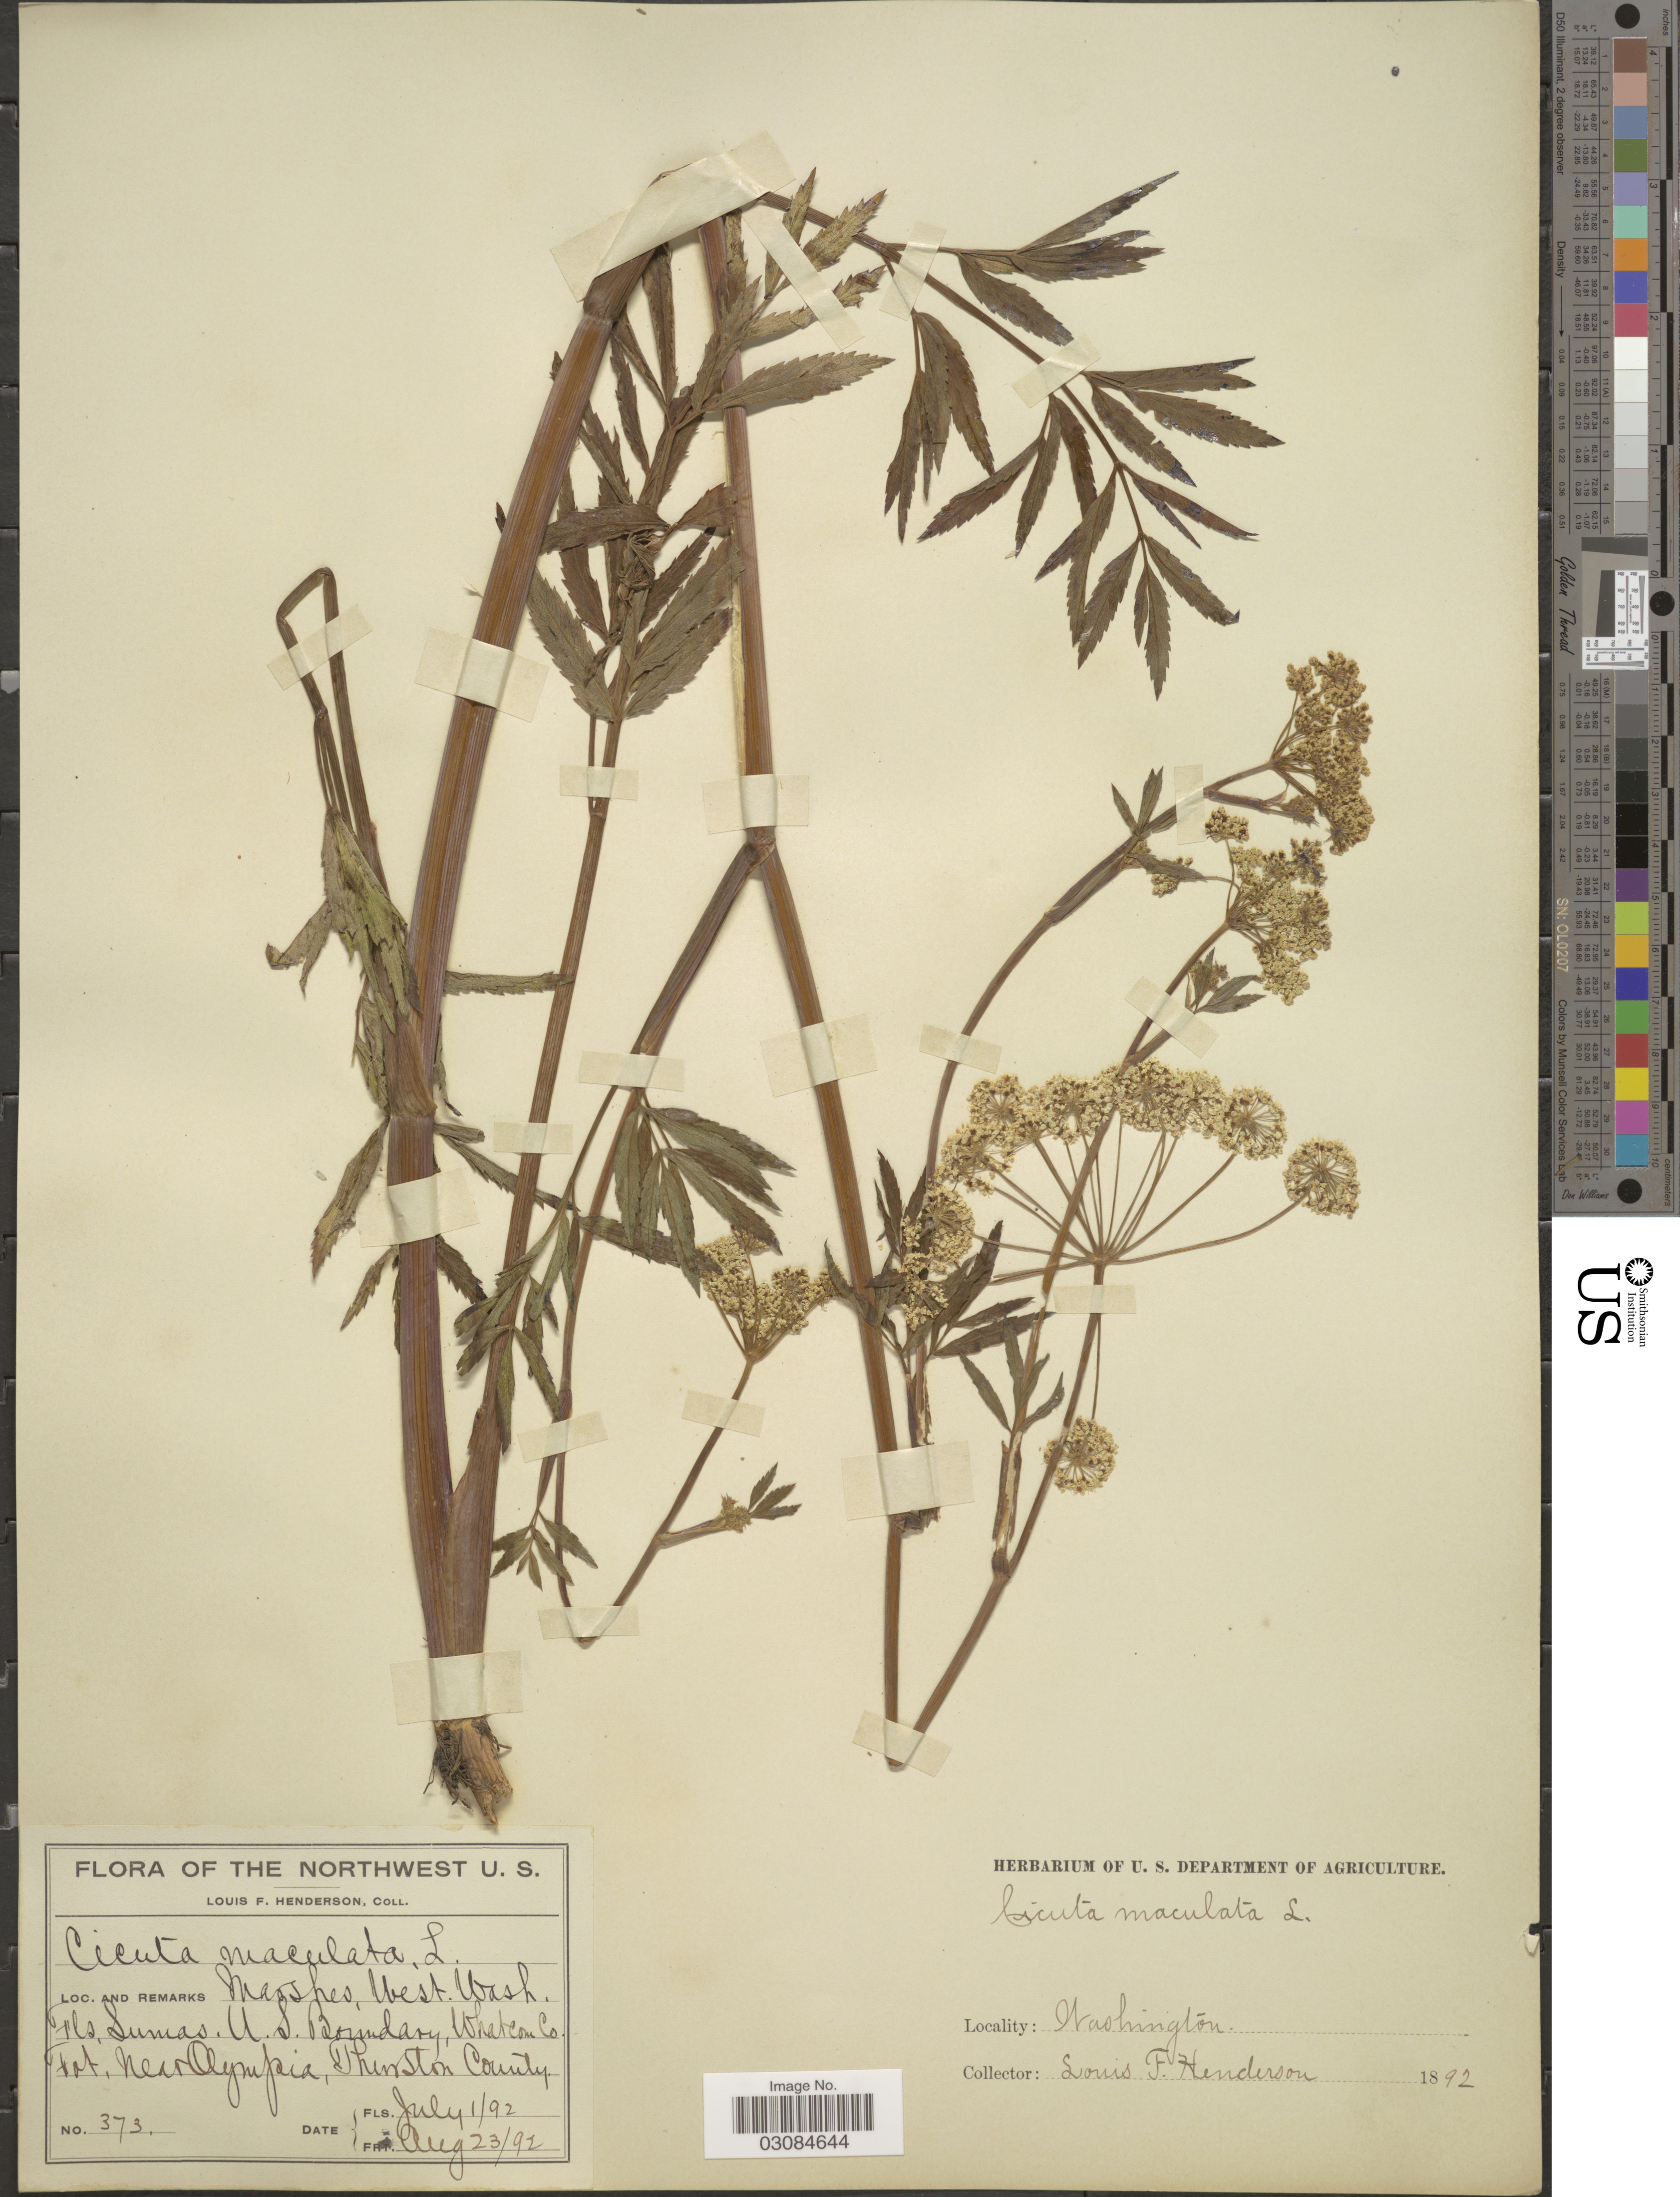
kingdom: Plantae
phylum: Tracheophyta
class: Magnoliopsida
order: Apiales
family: Apiaceae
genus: Cicuta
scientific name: Cicuta vagans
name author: Greene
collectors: L. Henderson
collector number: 373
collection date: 1892-07-01/1892-08-23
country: United States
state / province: Washington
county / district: Thurston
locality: Northwest U. S. West. Wash. Fls, Sumas. U.S. Boundary, Whatcom Co. near Olympia, Thurston County.